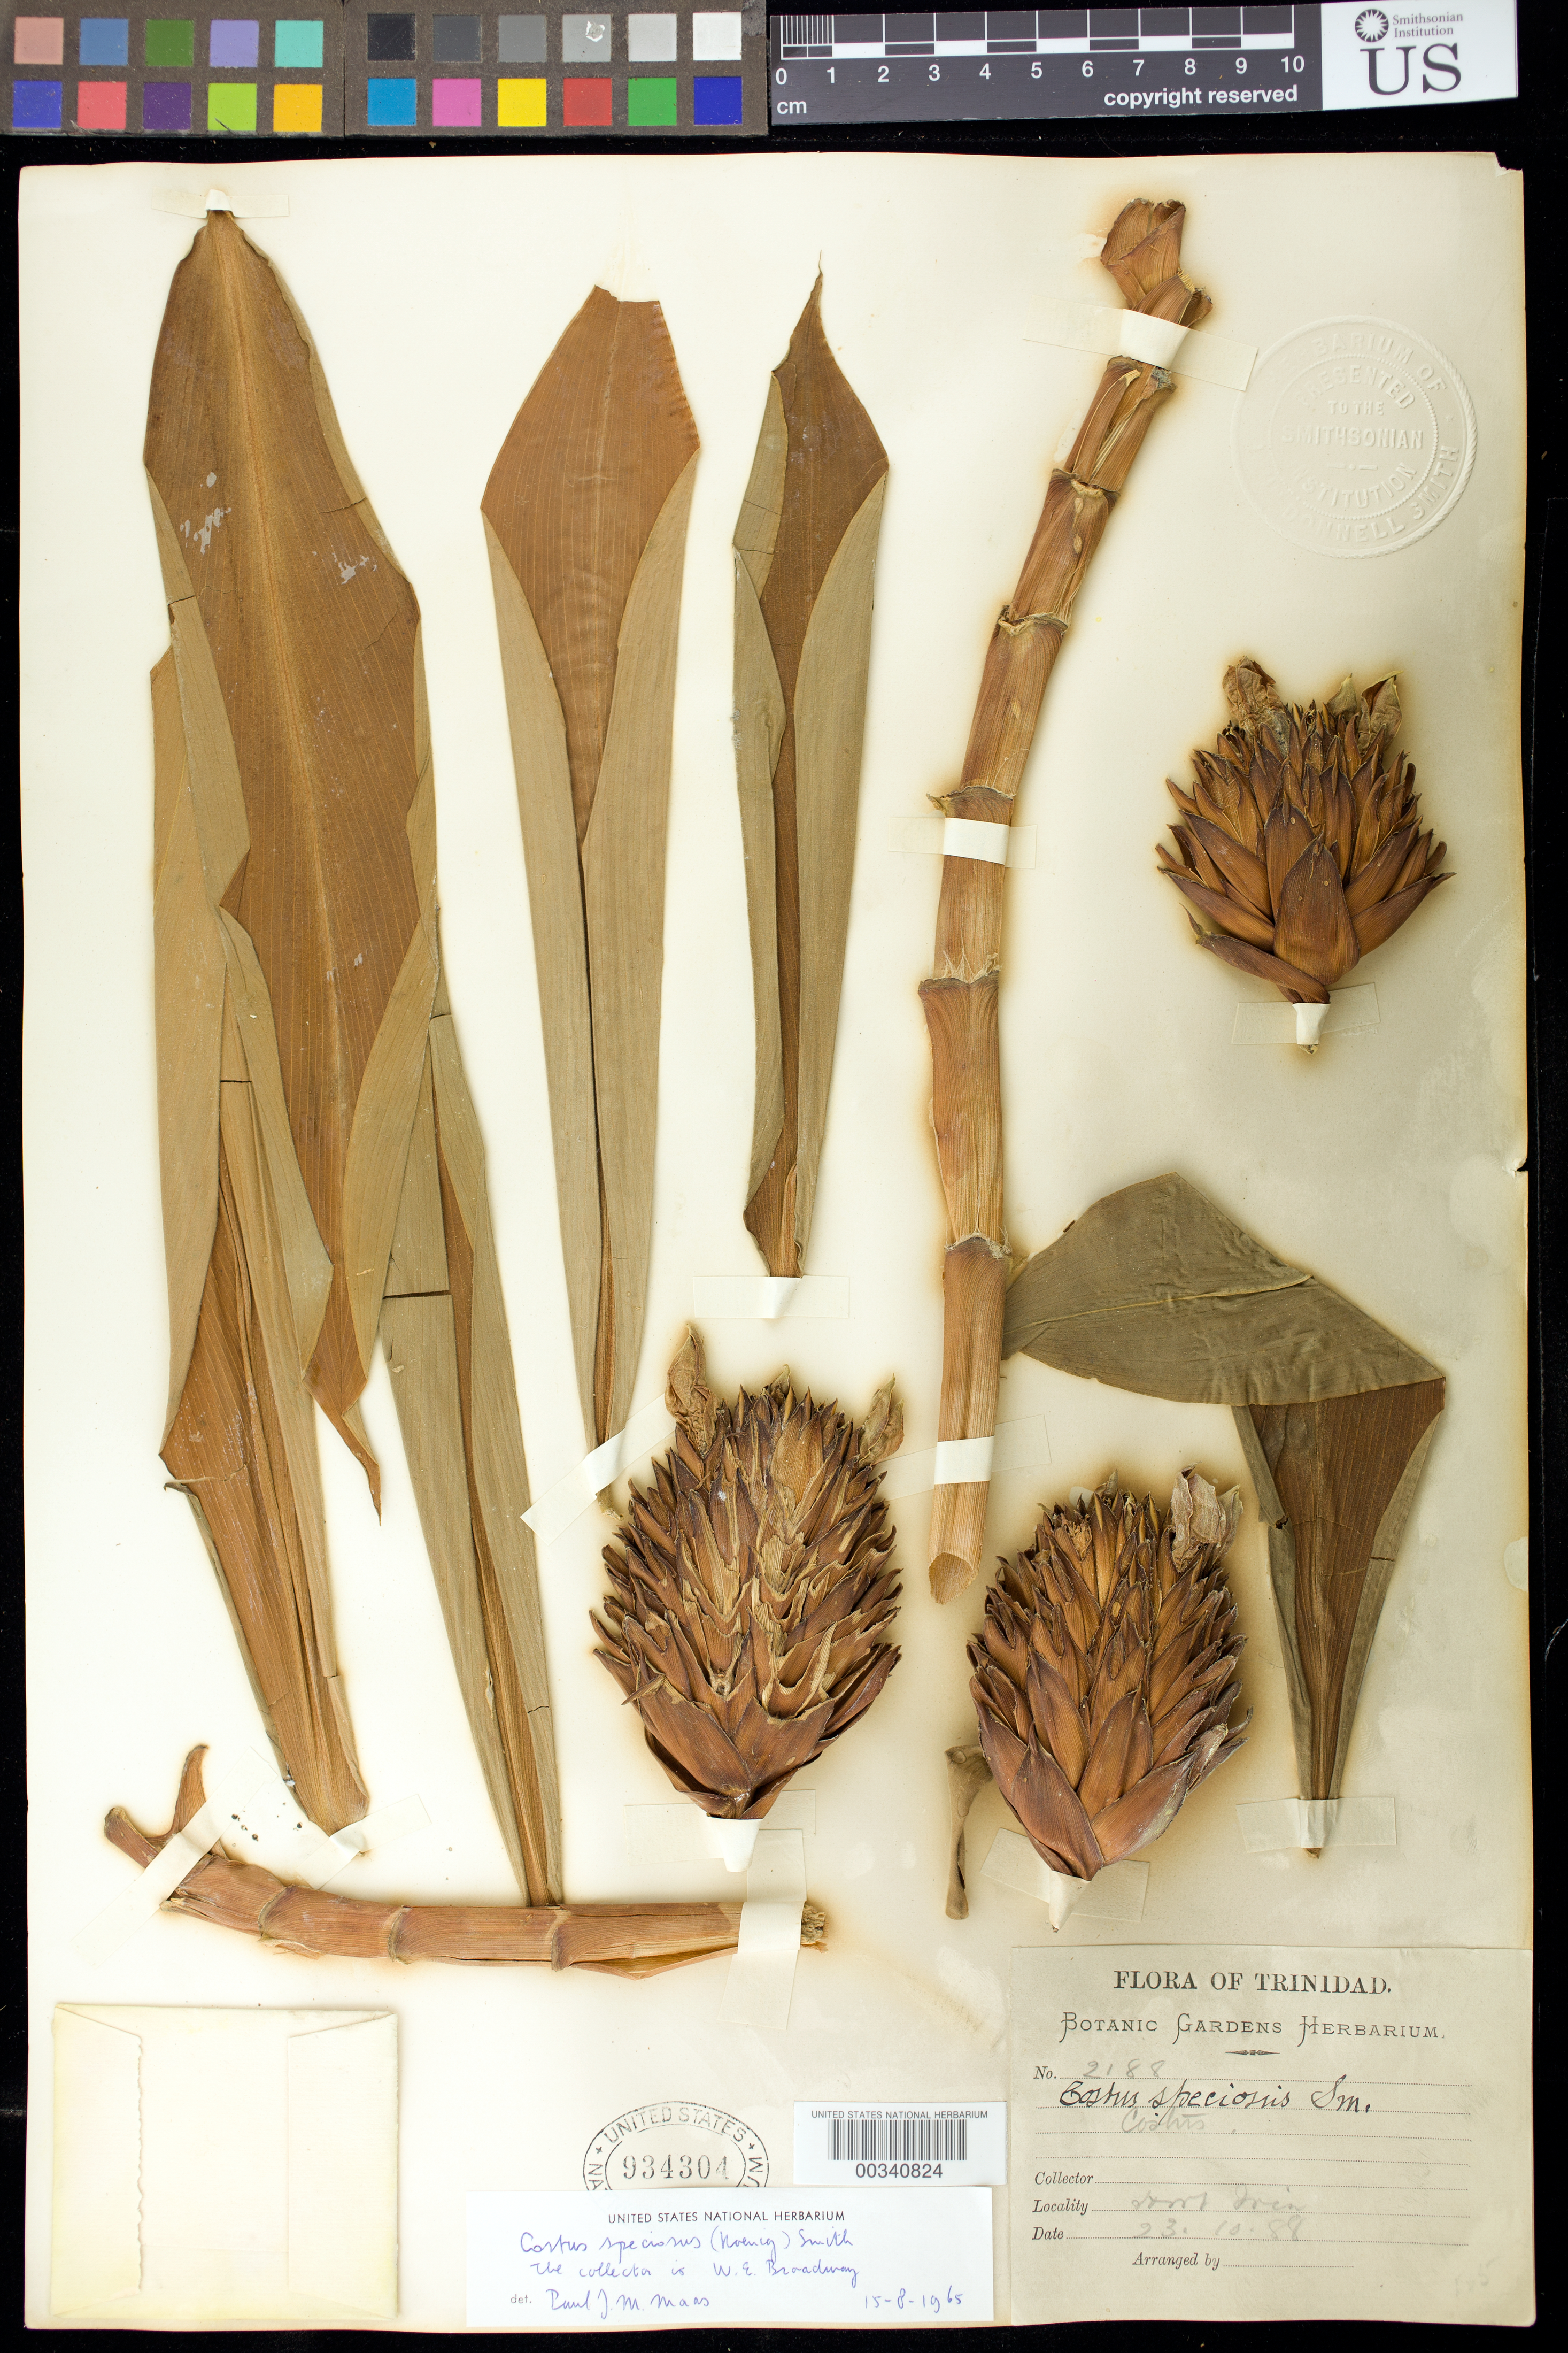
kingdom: Plantae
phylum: Tracheophyta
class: Liliopsida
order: Zingiberales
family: Costaceae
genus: Hellenia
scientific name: Hellenia speciosa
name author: (J. Koenig) S.R. Dutta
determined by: (US) Smithsonian Institution - National Museum of Natural History - Department of Botany (UNITED STATES)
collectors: W. E. Broadway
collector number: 2188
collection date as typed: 23 Oct 1888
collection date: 1888-10-23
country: Trinidad and Tobago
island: Trinidad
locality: Hort trin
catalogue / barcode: US 934304